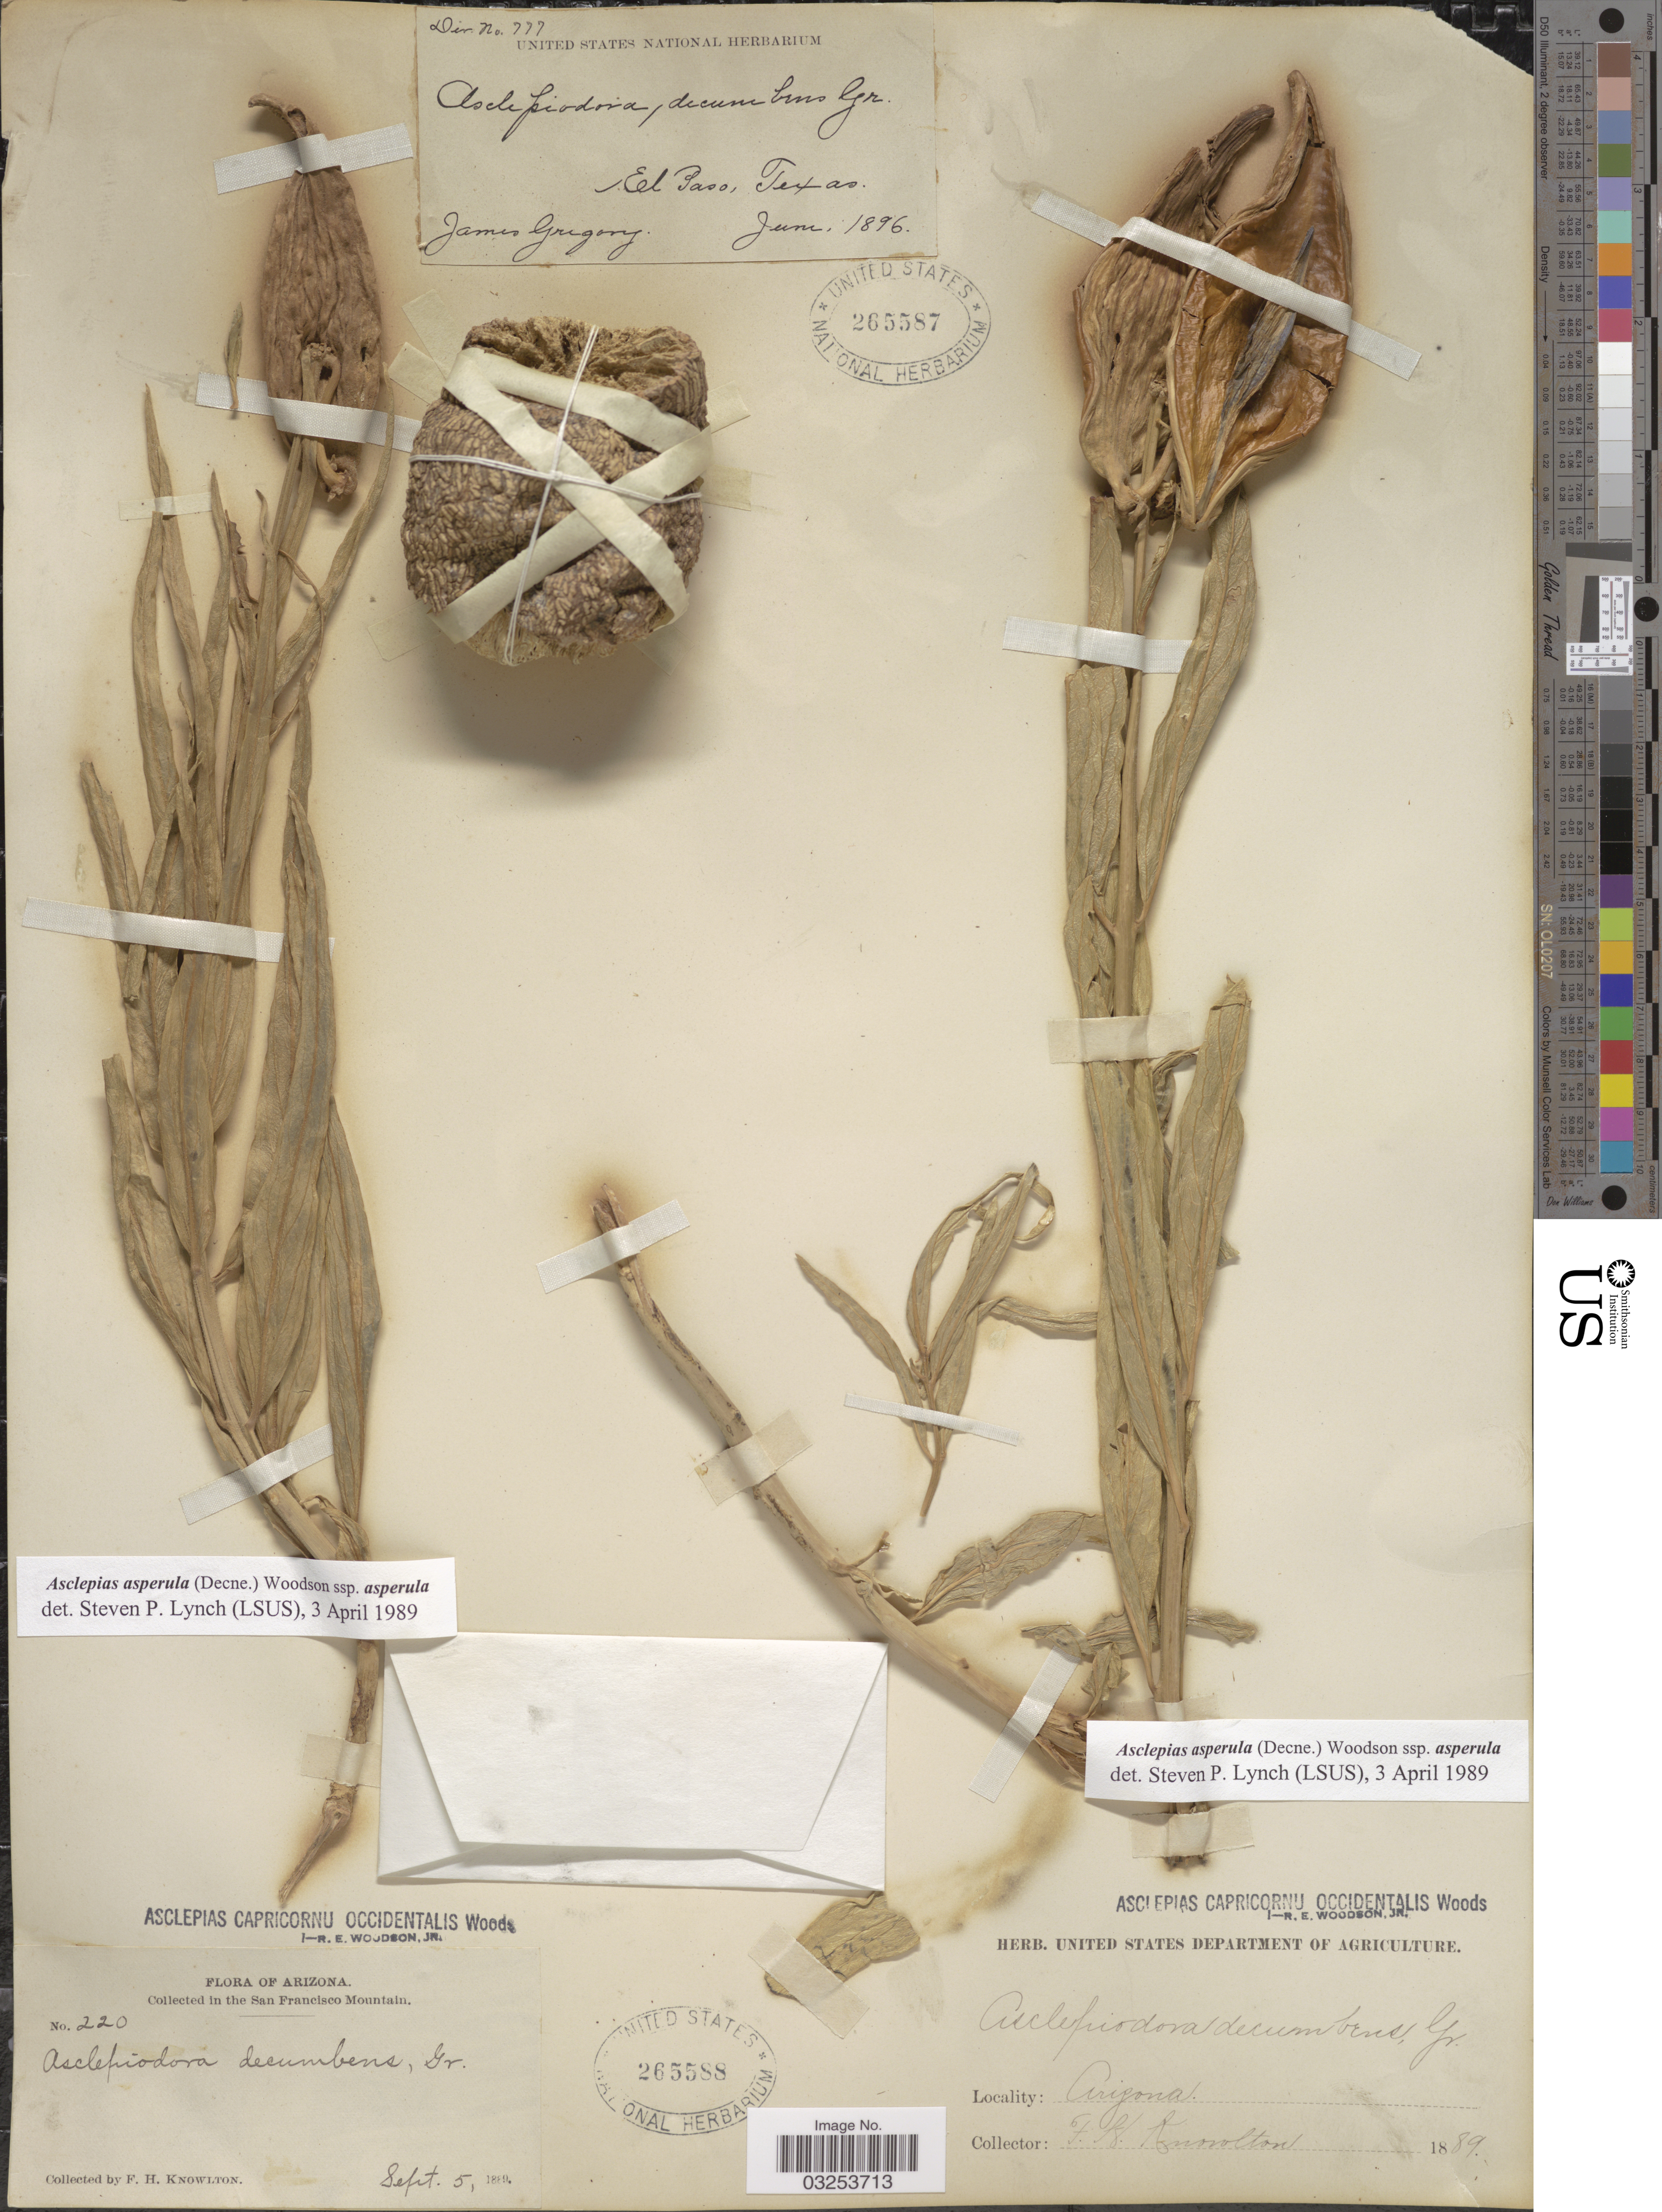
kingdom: Plantae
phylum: Tracheophyta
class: Magnoliopsida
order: Gentianales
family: Apocynaceae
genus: Asclepias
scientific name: Asclepias asperula subsp. asperula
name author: (Decne.) Woodson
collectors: F. H. Knowlton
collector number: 220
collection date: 1889-09-05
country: United States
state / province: Arizona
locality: In the San Francisco Mountain.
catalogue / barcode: US 265588